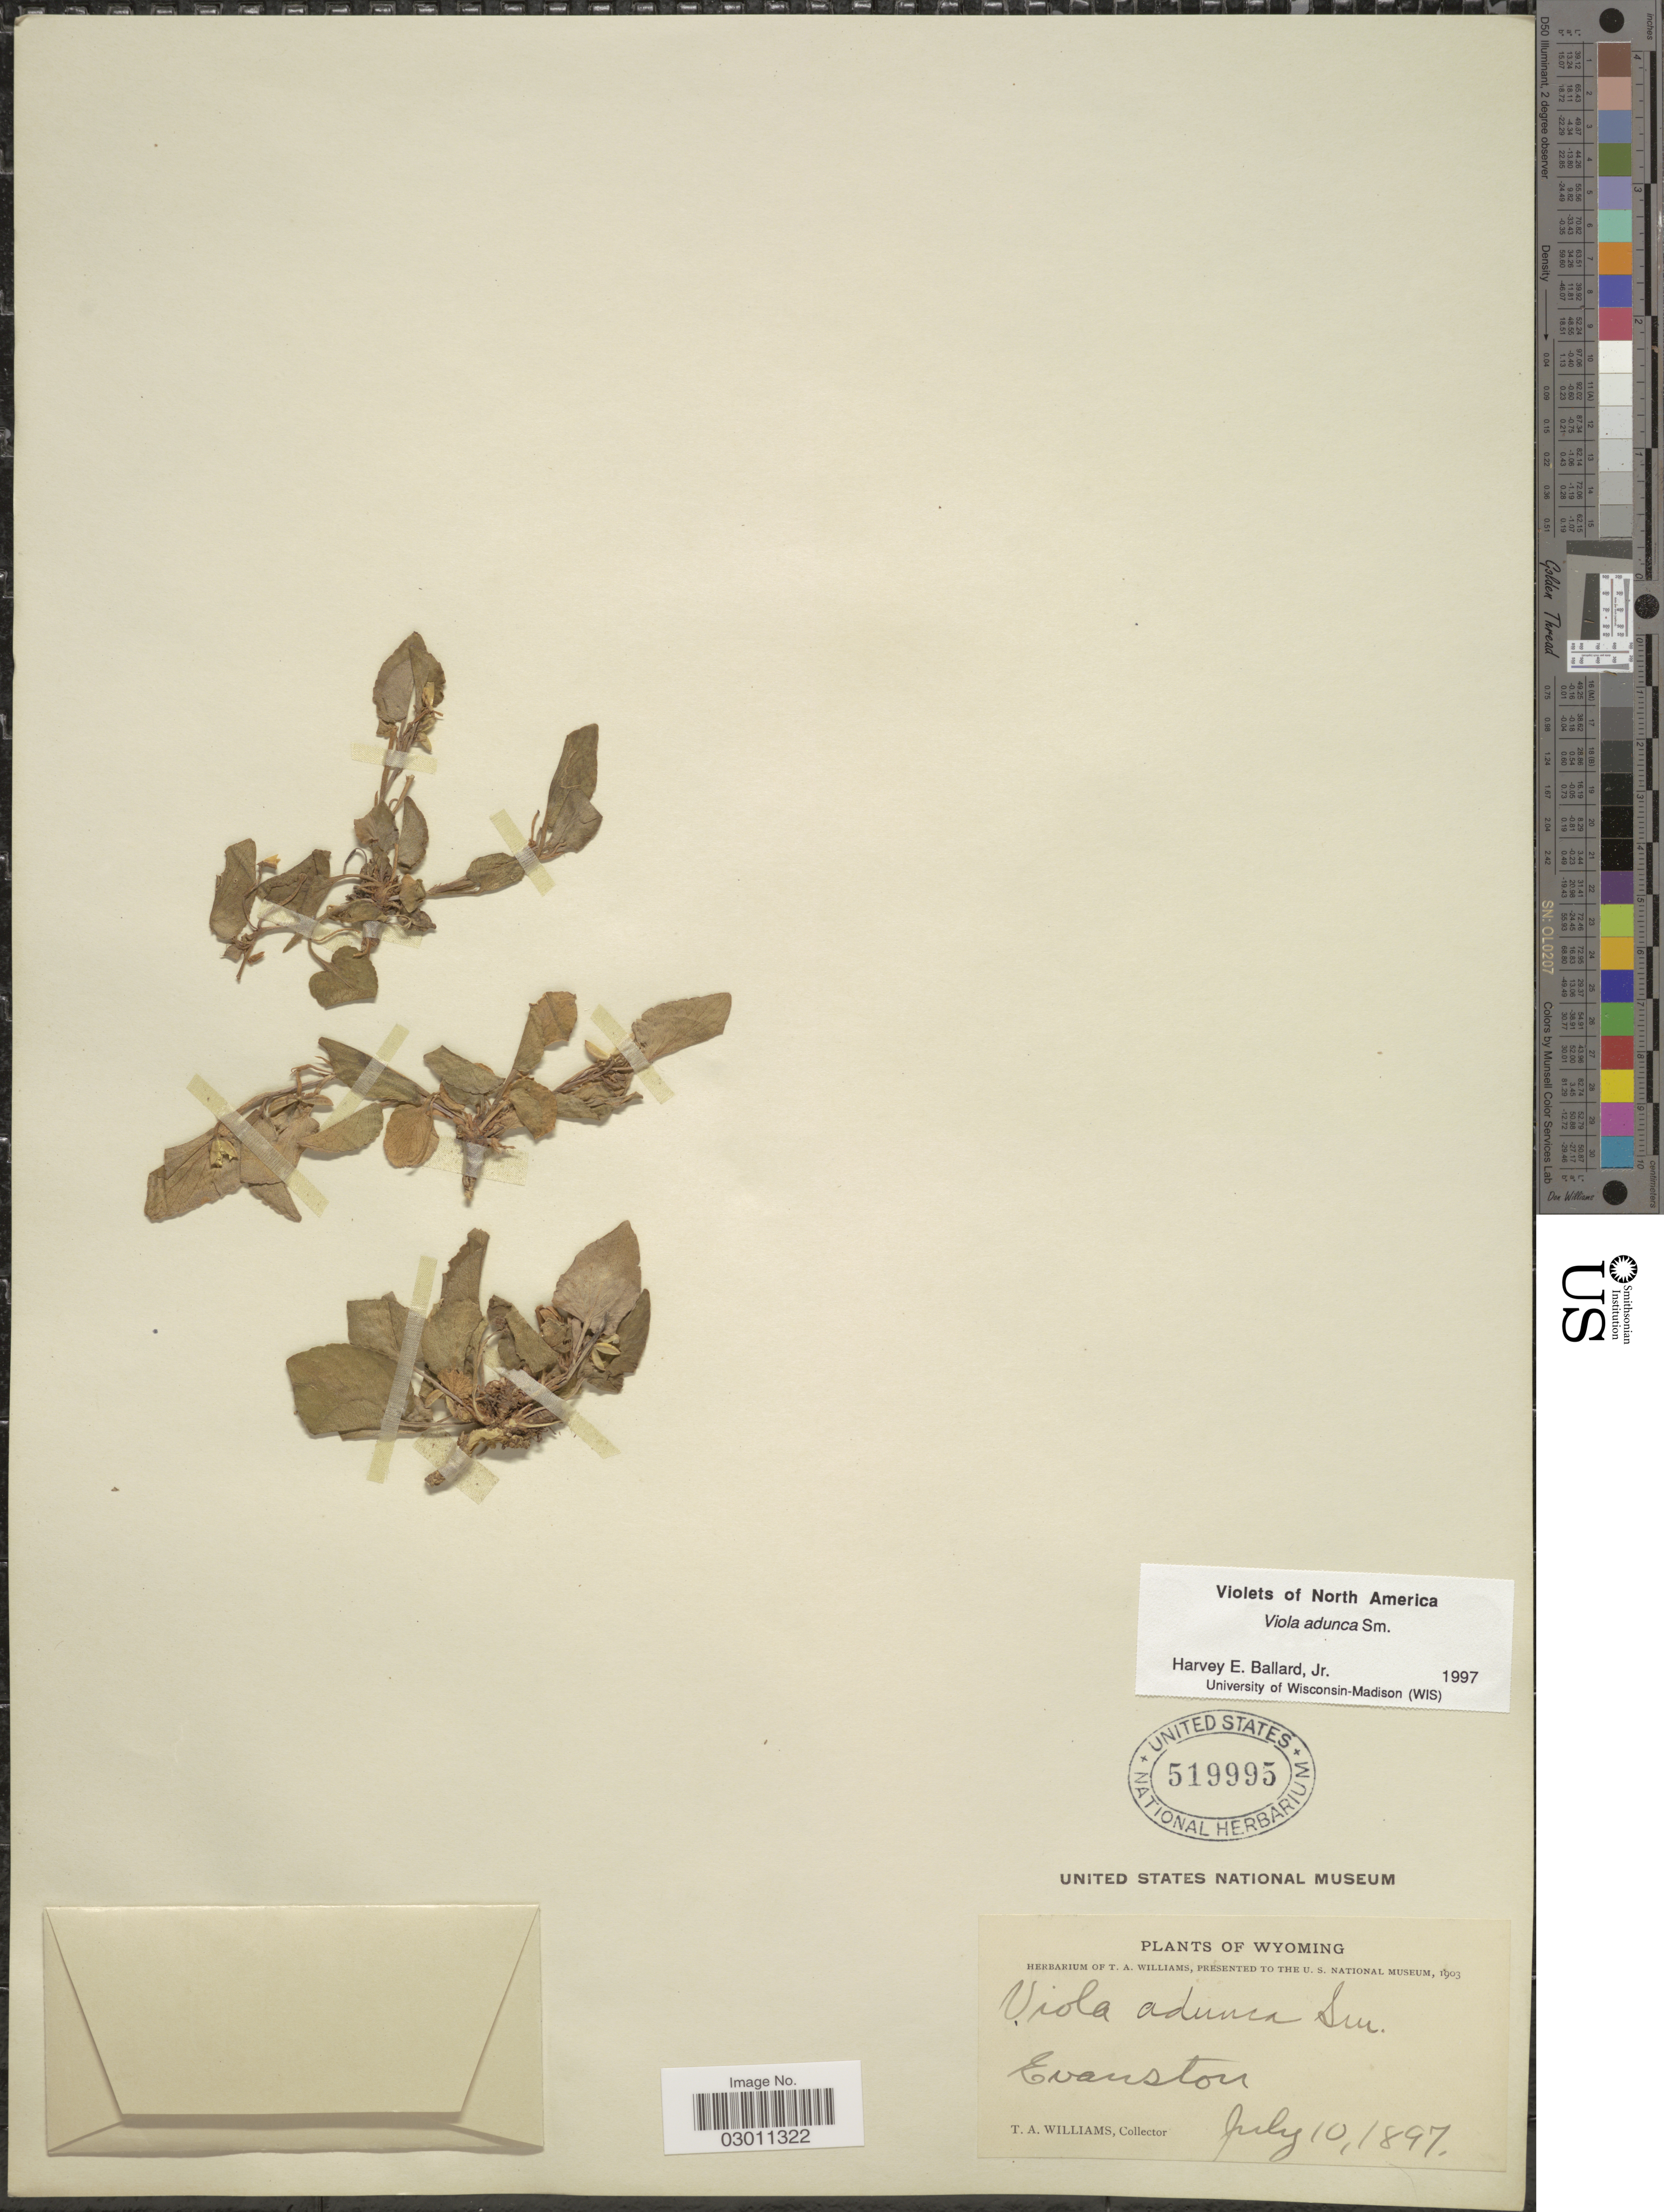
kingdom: Plantae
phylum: Tracheophyta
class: Magnoliopsida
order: Malpighiales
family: Violaceae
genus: Viola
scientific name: Viola adunca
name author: Sm.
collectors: T. Williams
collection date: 1897-07-10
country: United States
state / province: Wyoming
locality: Evanston.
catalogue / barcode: US 519995